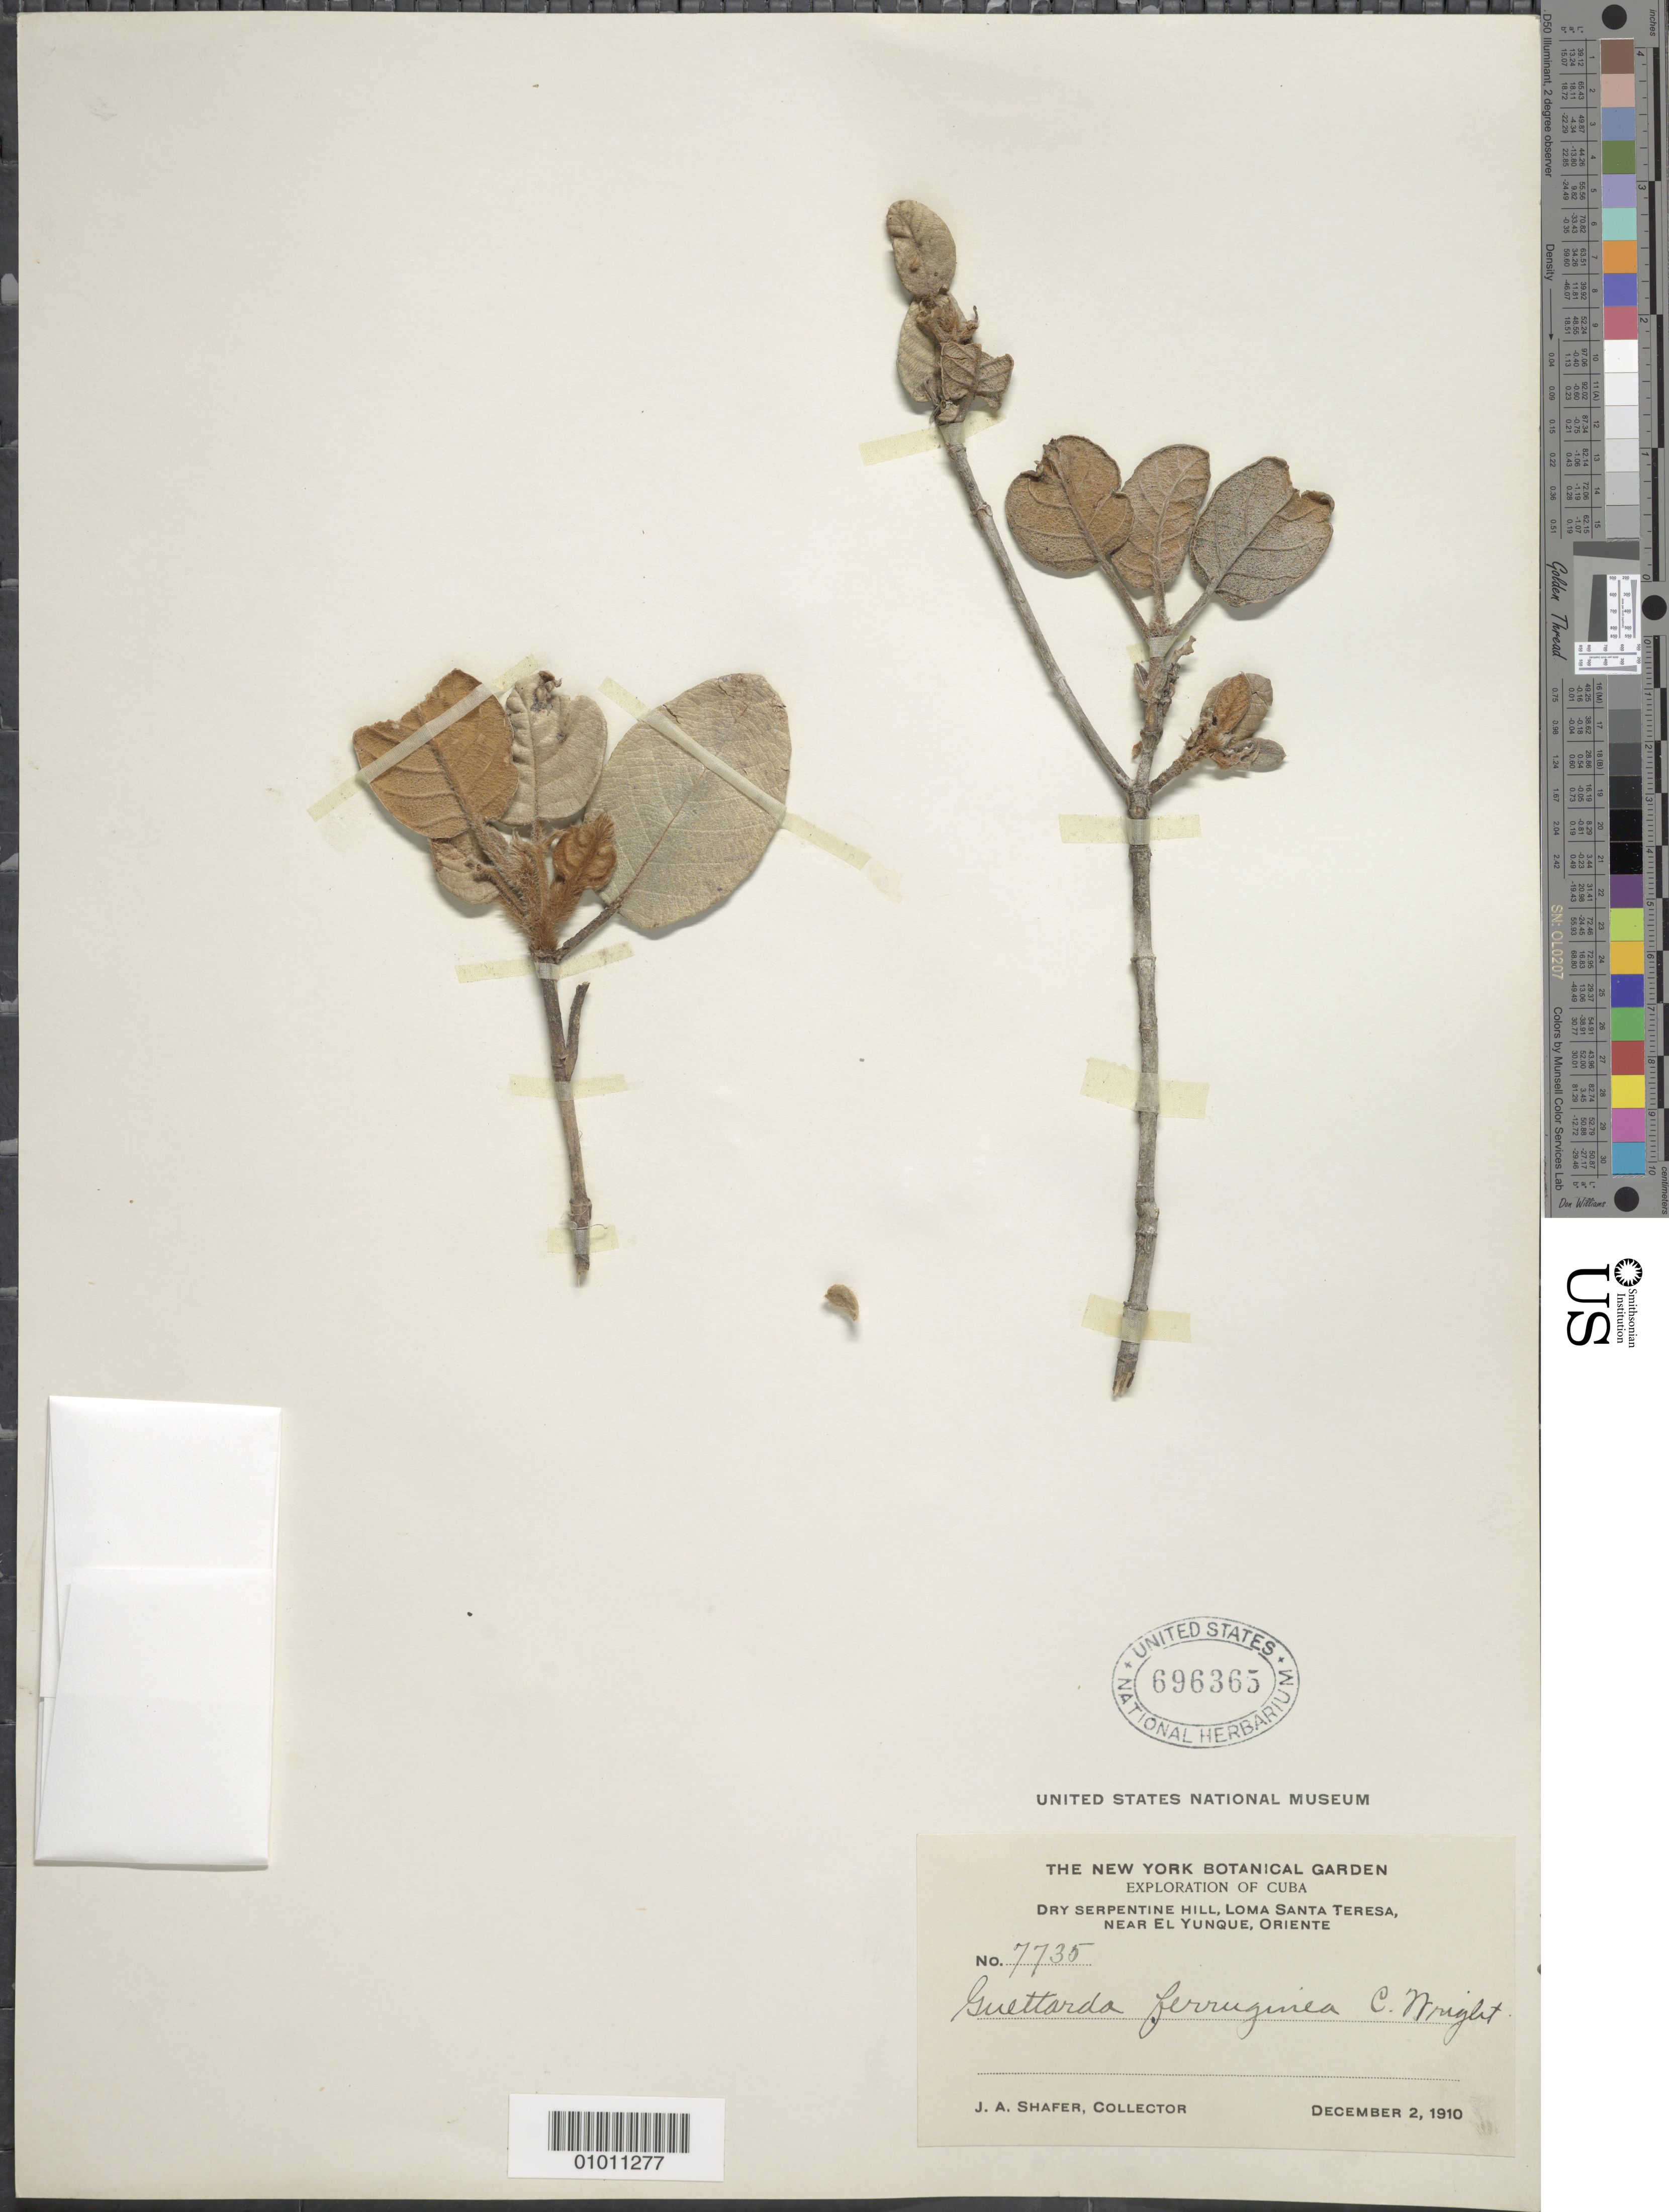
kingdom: Plantae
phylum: Tracheophyta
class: Magnoliopsida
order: Gentianales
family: Rubiaceae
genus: Guettarda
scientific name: Guettarda ferruginea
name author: Griseb.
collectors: J. A. Shafer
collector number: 7735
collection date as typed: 02 Dec 1910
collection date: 1910-12-02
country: Cuba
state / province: Oriente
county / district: Dry forest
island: Cuba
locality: Loma Santa Teresa, near El Yunque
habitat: Dry serpentine hill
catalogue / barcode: US 696365